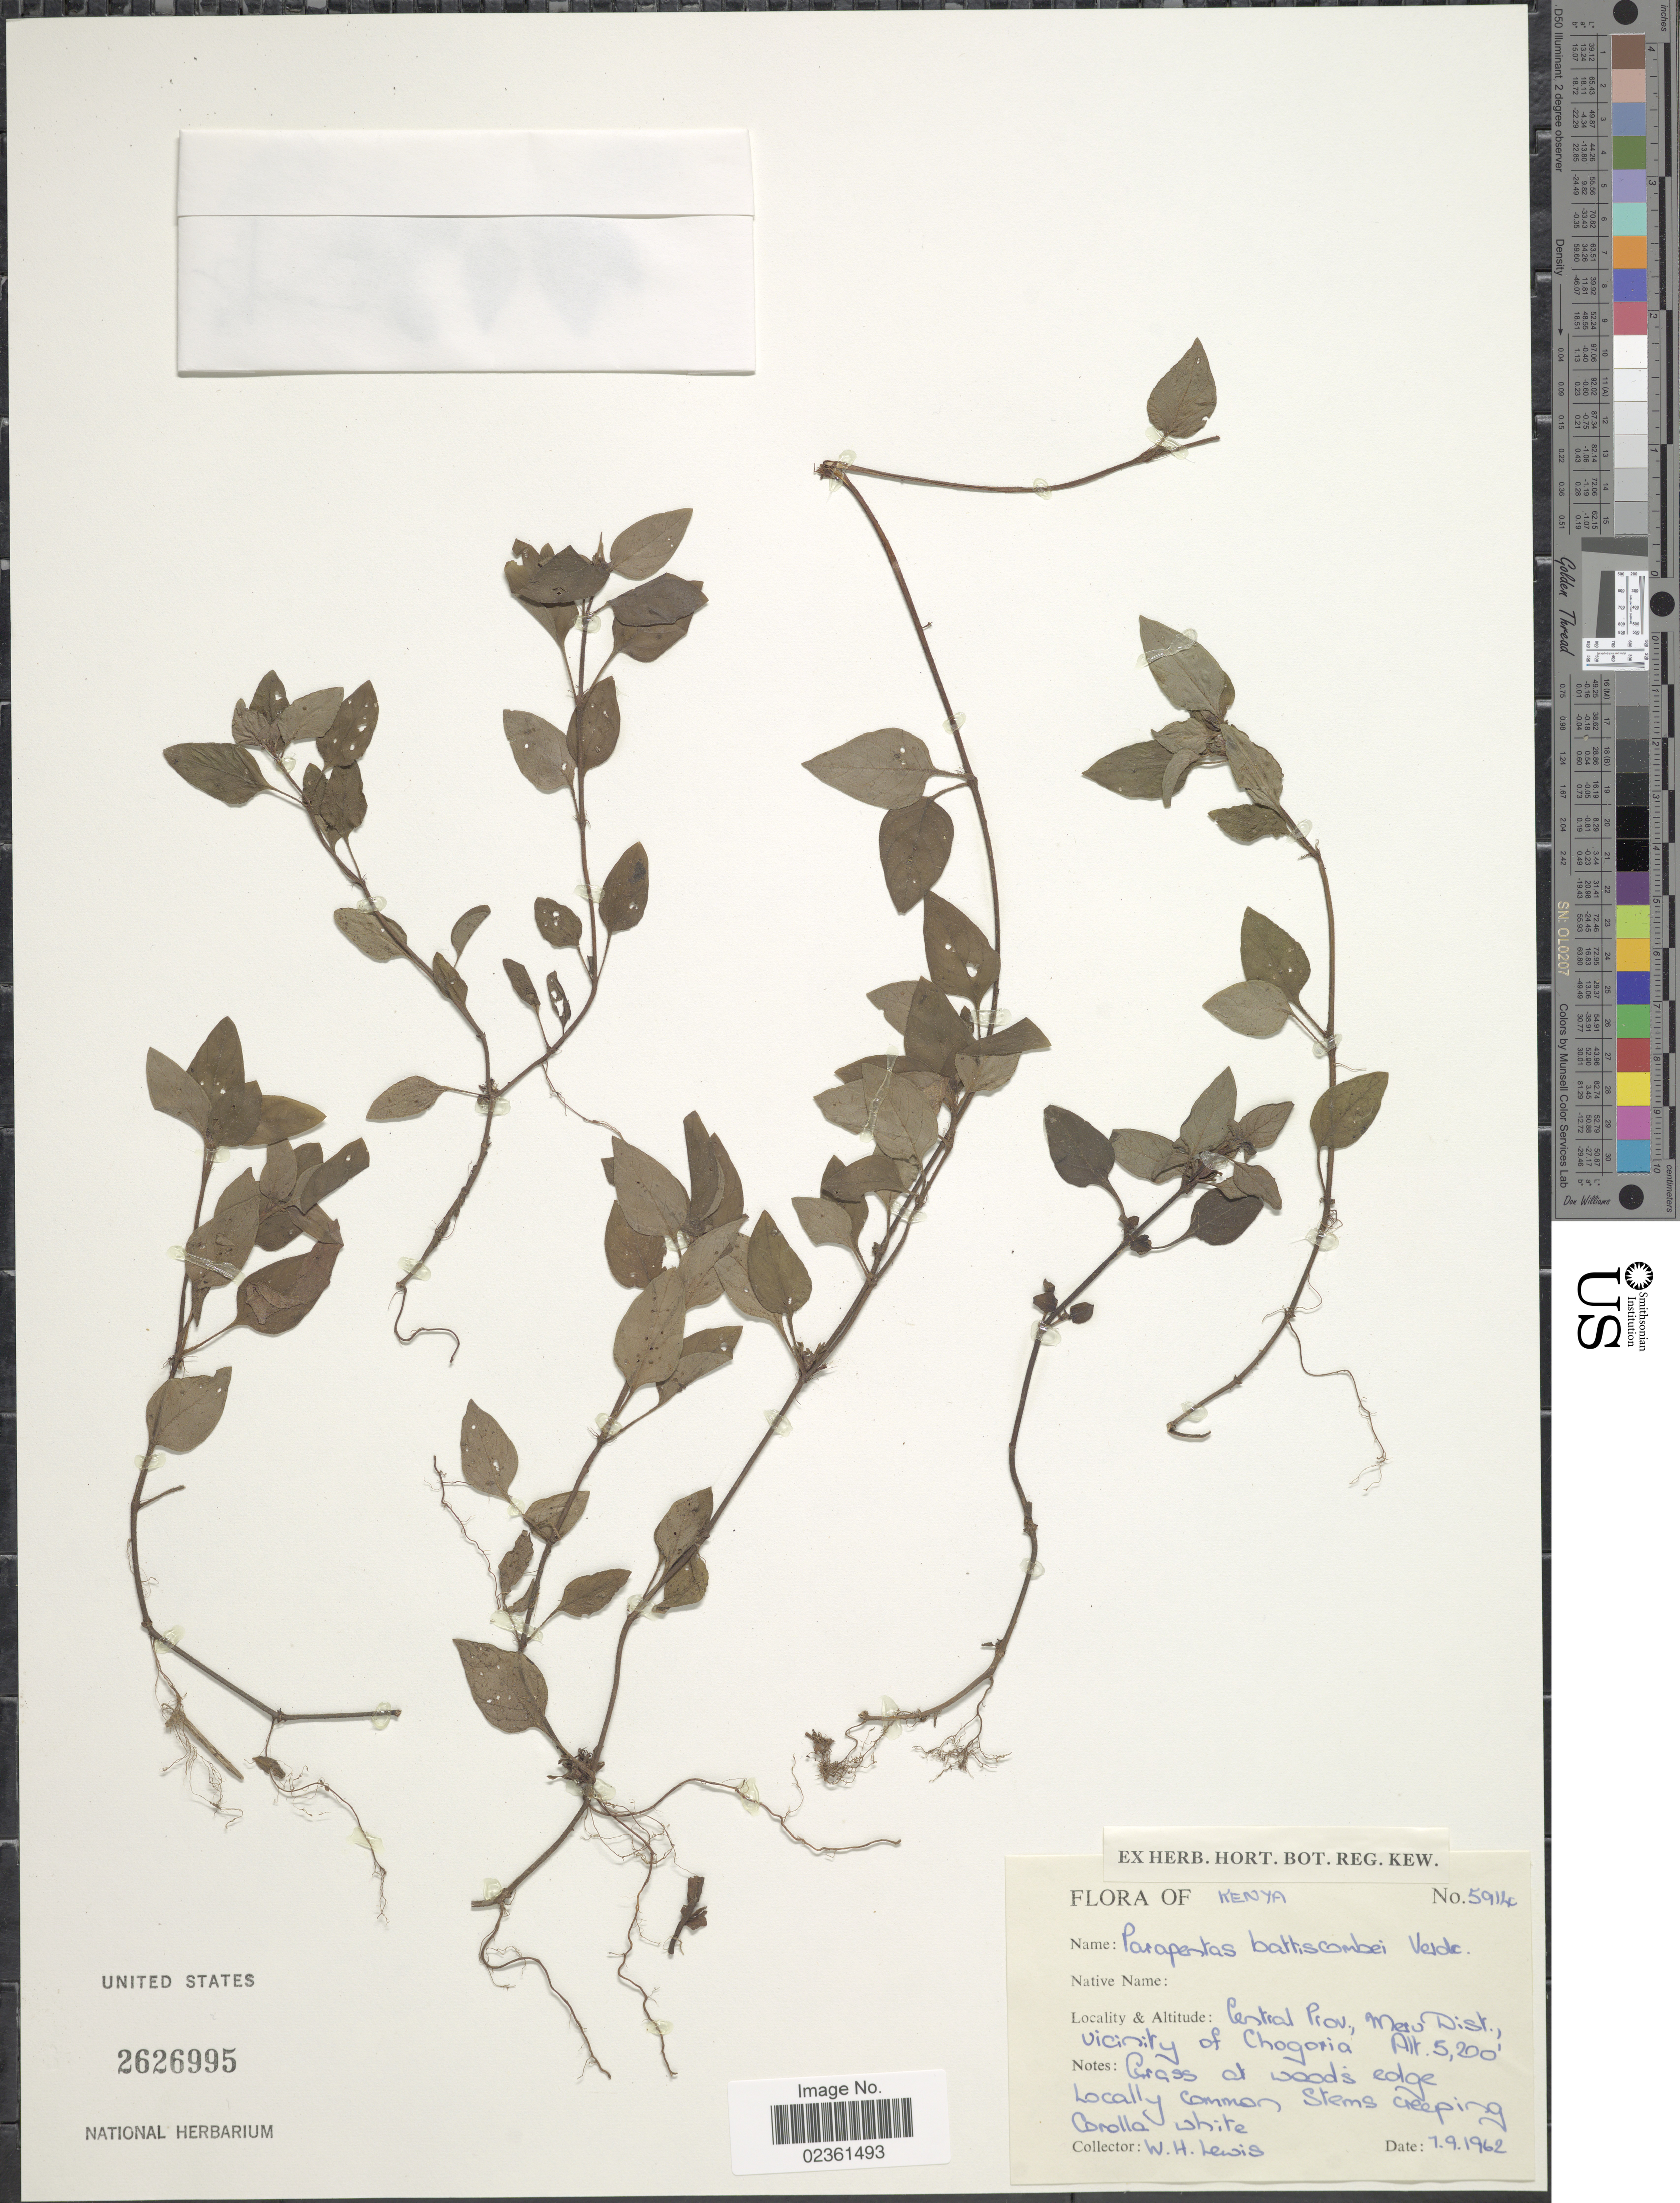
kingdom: Plantae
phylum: Tracheophyta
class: Magnoliopsida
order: Gentianales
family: Rubiaceae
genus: Parapentas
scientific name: Parapentas battiscombei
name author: Verdc.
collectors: W. H. Lewis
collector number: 5914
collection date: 1962-09-01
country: Kenya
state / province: Meru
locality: Central Prov., Meru Dist., vicinity of Chogoria, grass at wood's edge.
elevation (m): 1585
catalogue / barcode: US 2626995